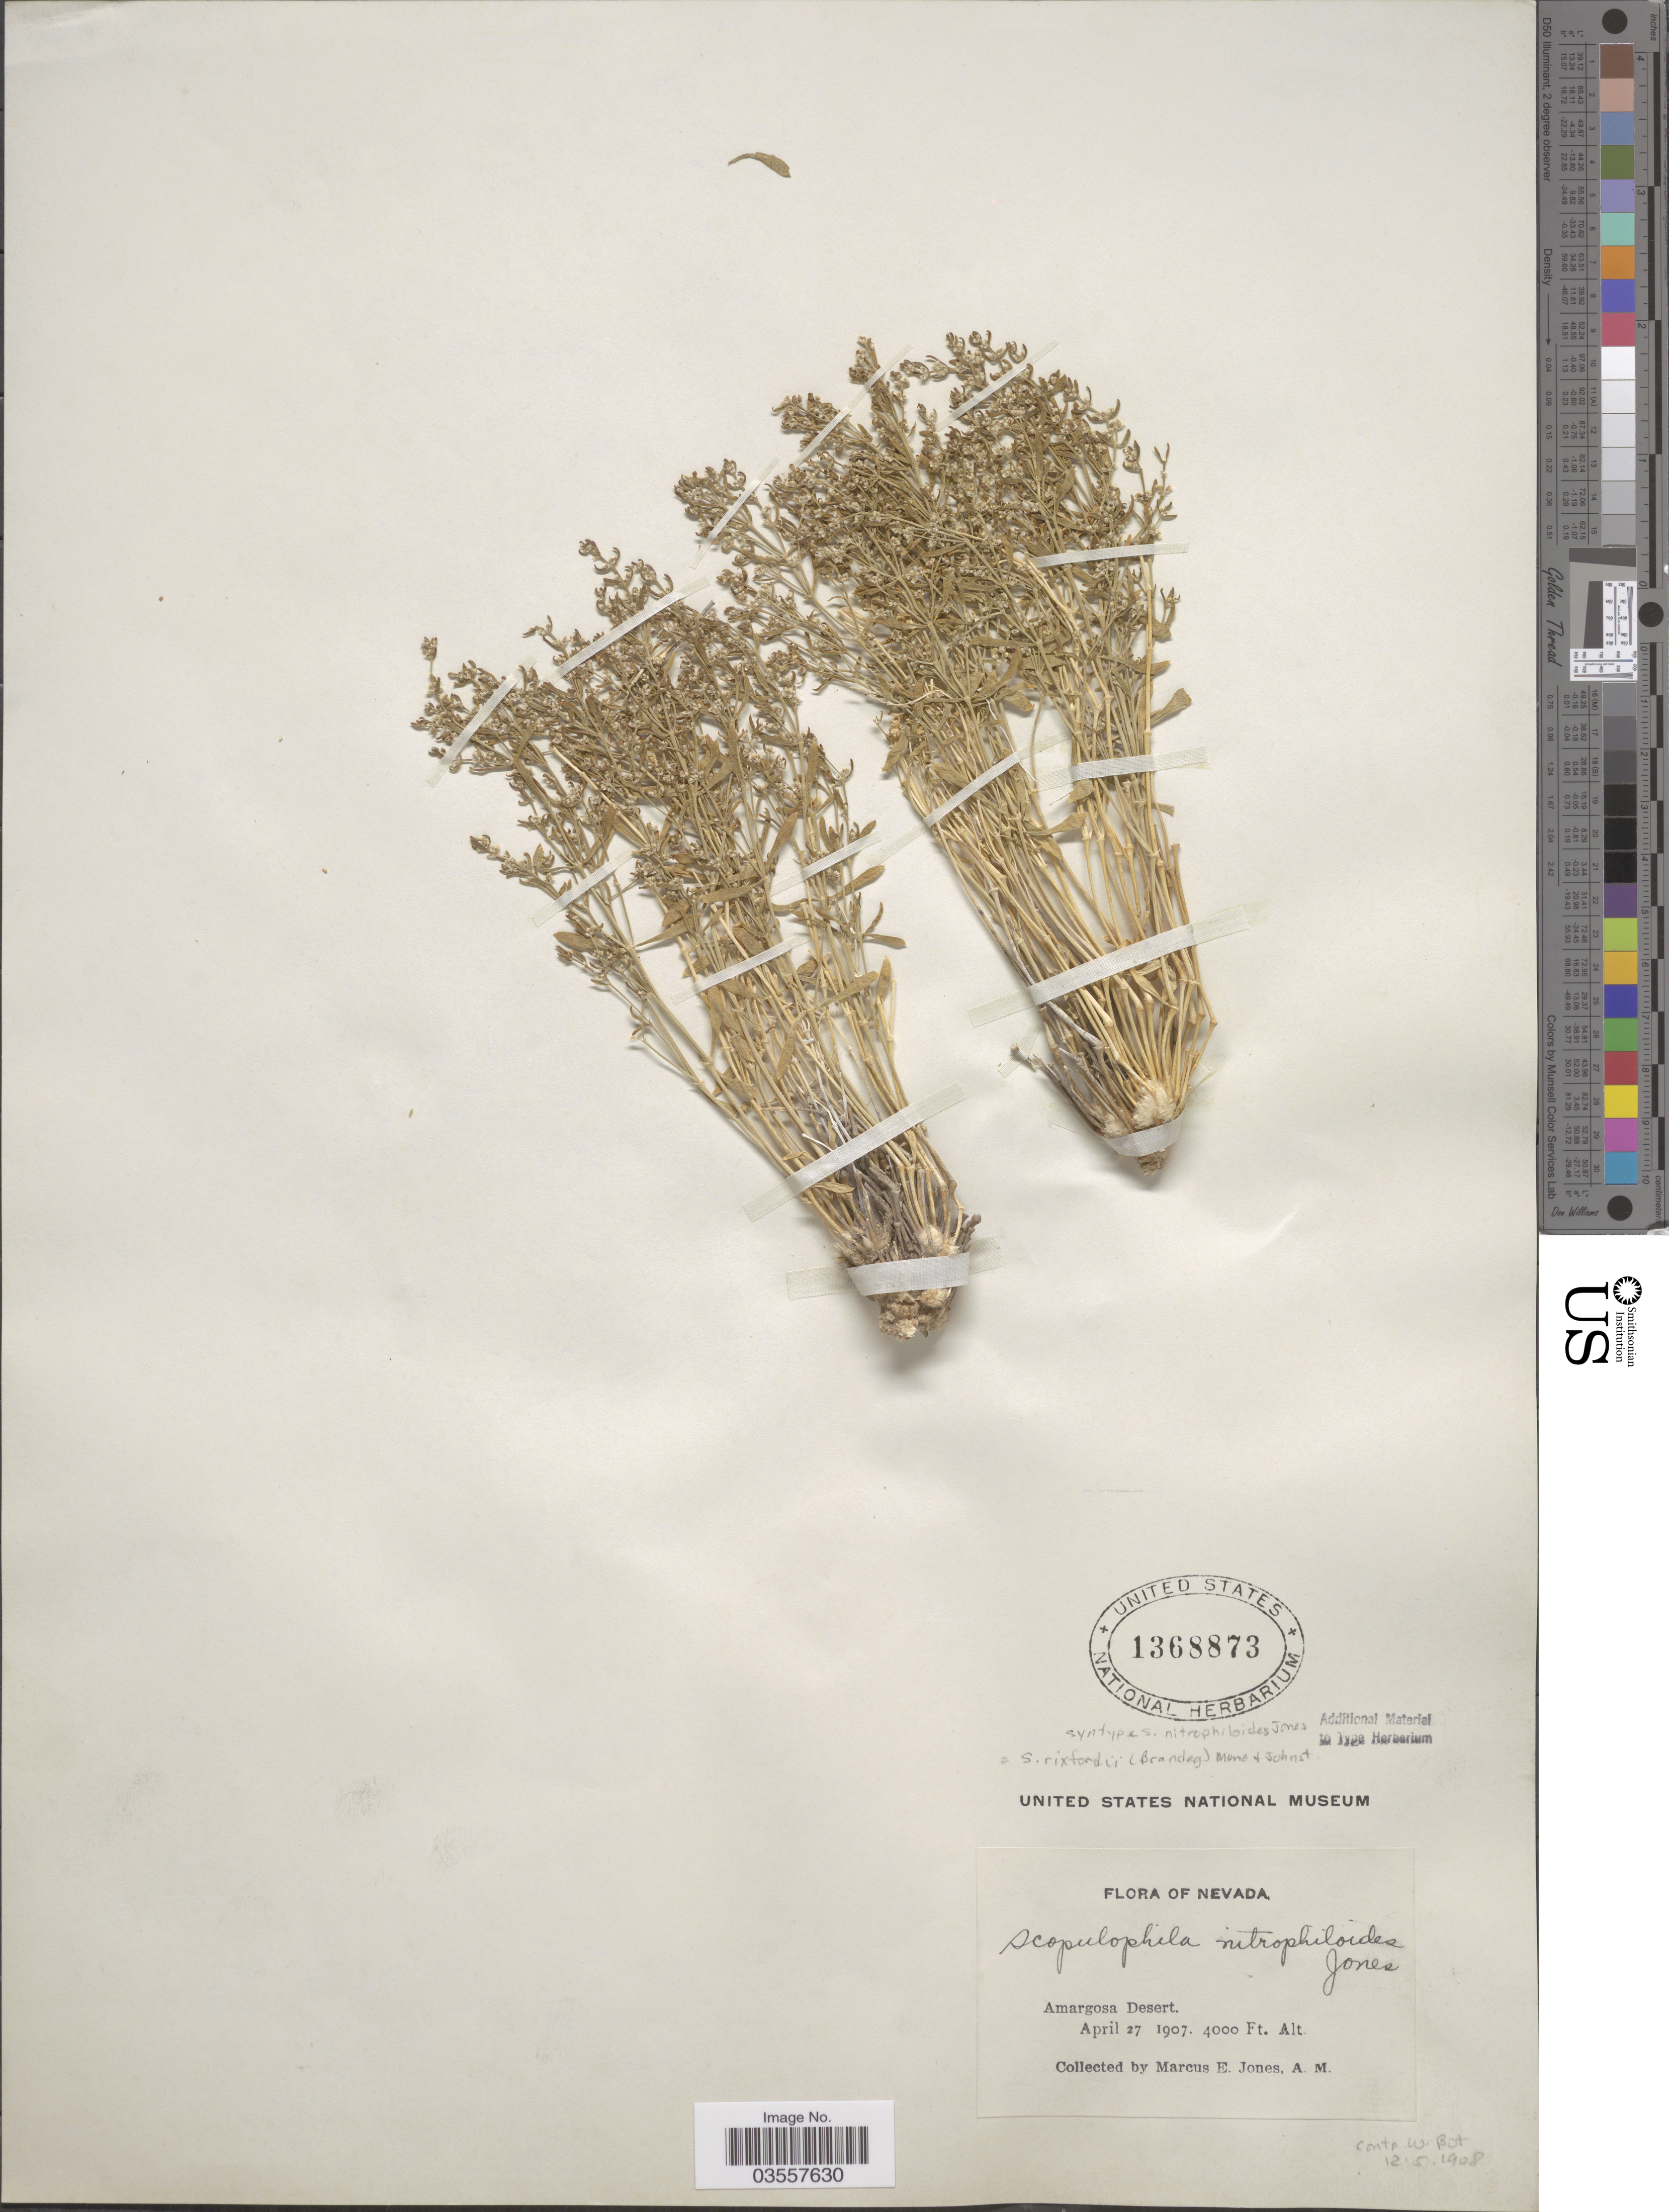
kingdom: Plantae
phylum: Tracheophyta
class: Magnoliopsida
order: Caryophyllales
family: Caryophyllaceae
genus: Scopulophila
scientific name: Scopulophila sp.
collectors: M. E. Jones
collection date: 1907-04-27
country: United States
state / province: Nevada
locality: Amargosa Desert.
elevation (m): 1219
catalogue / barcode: US 1368873